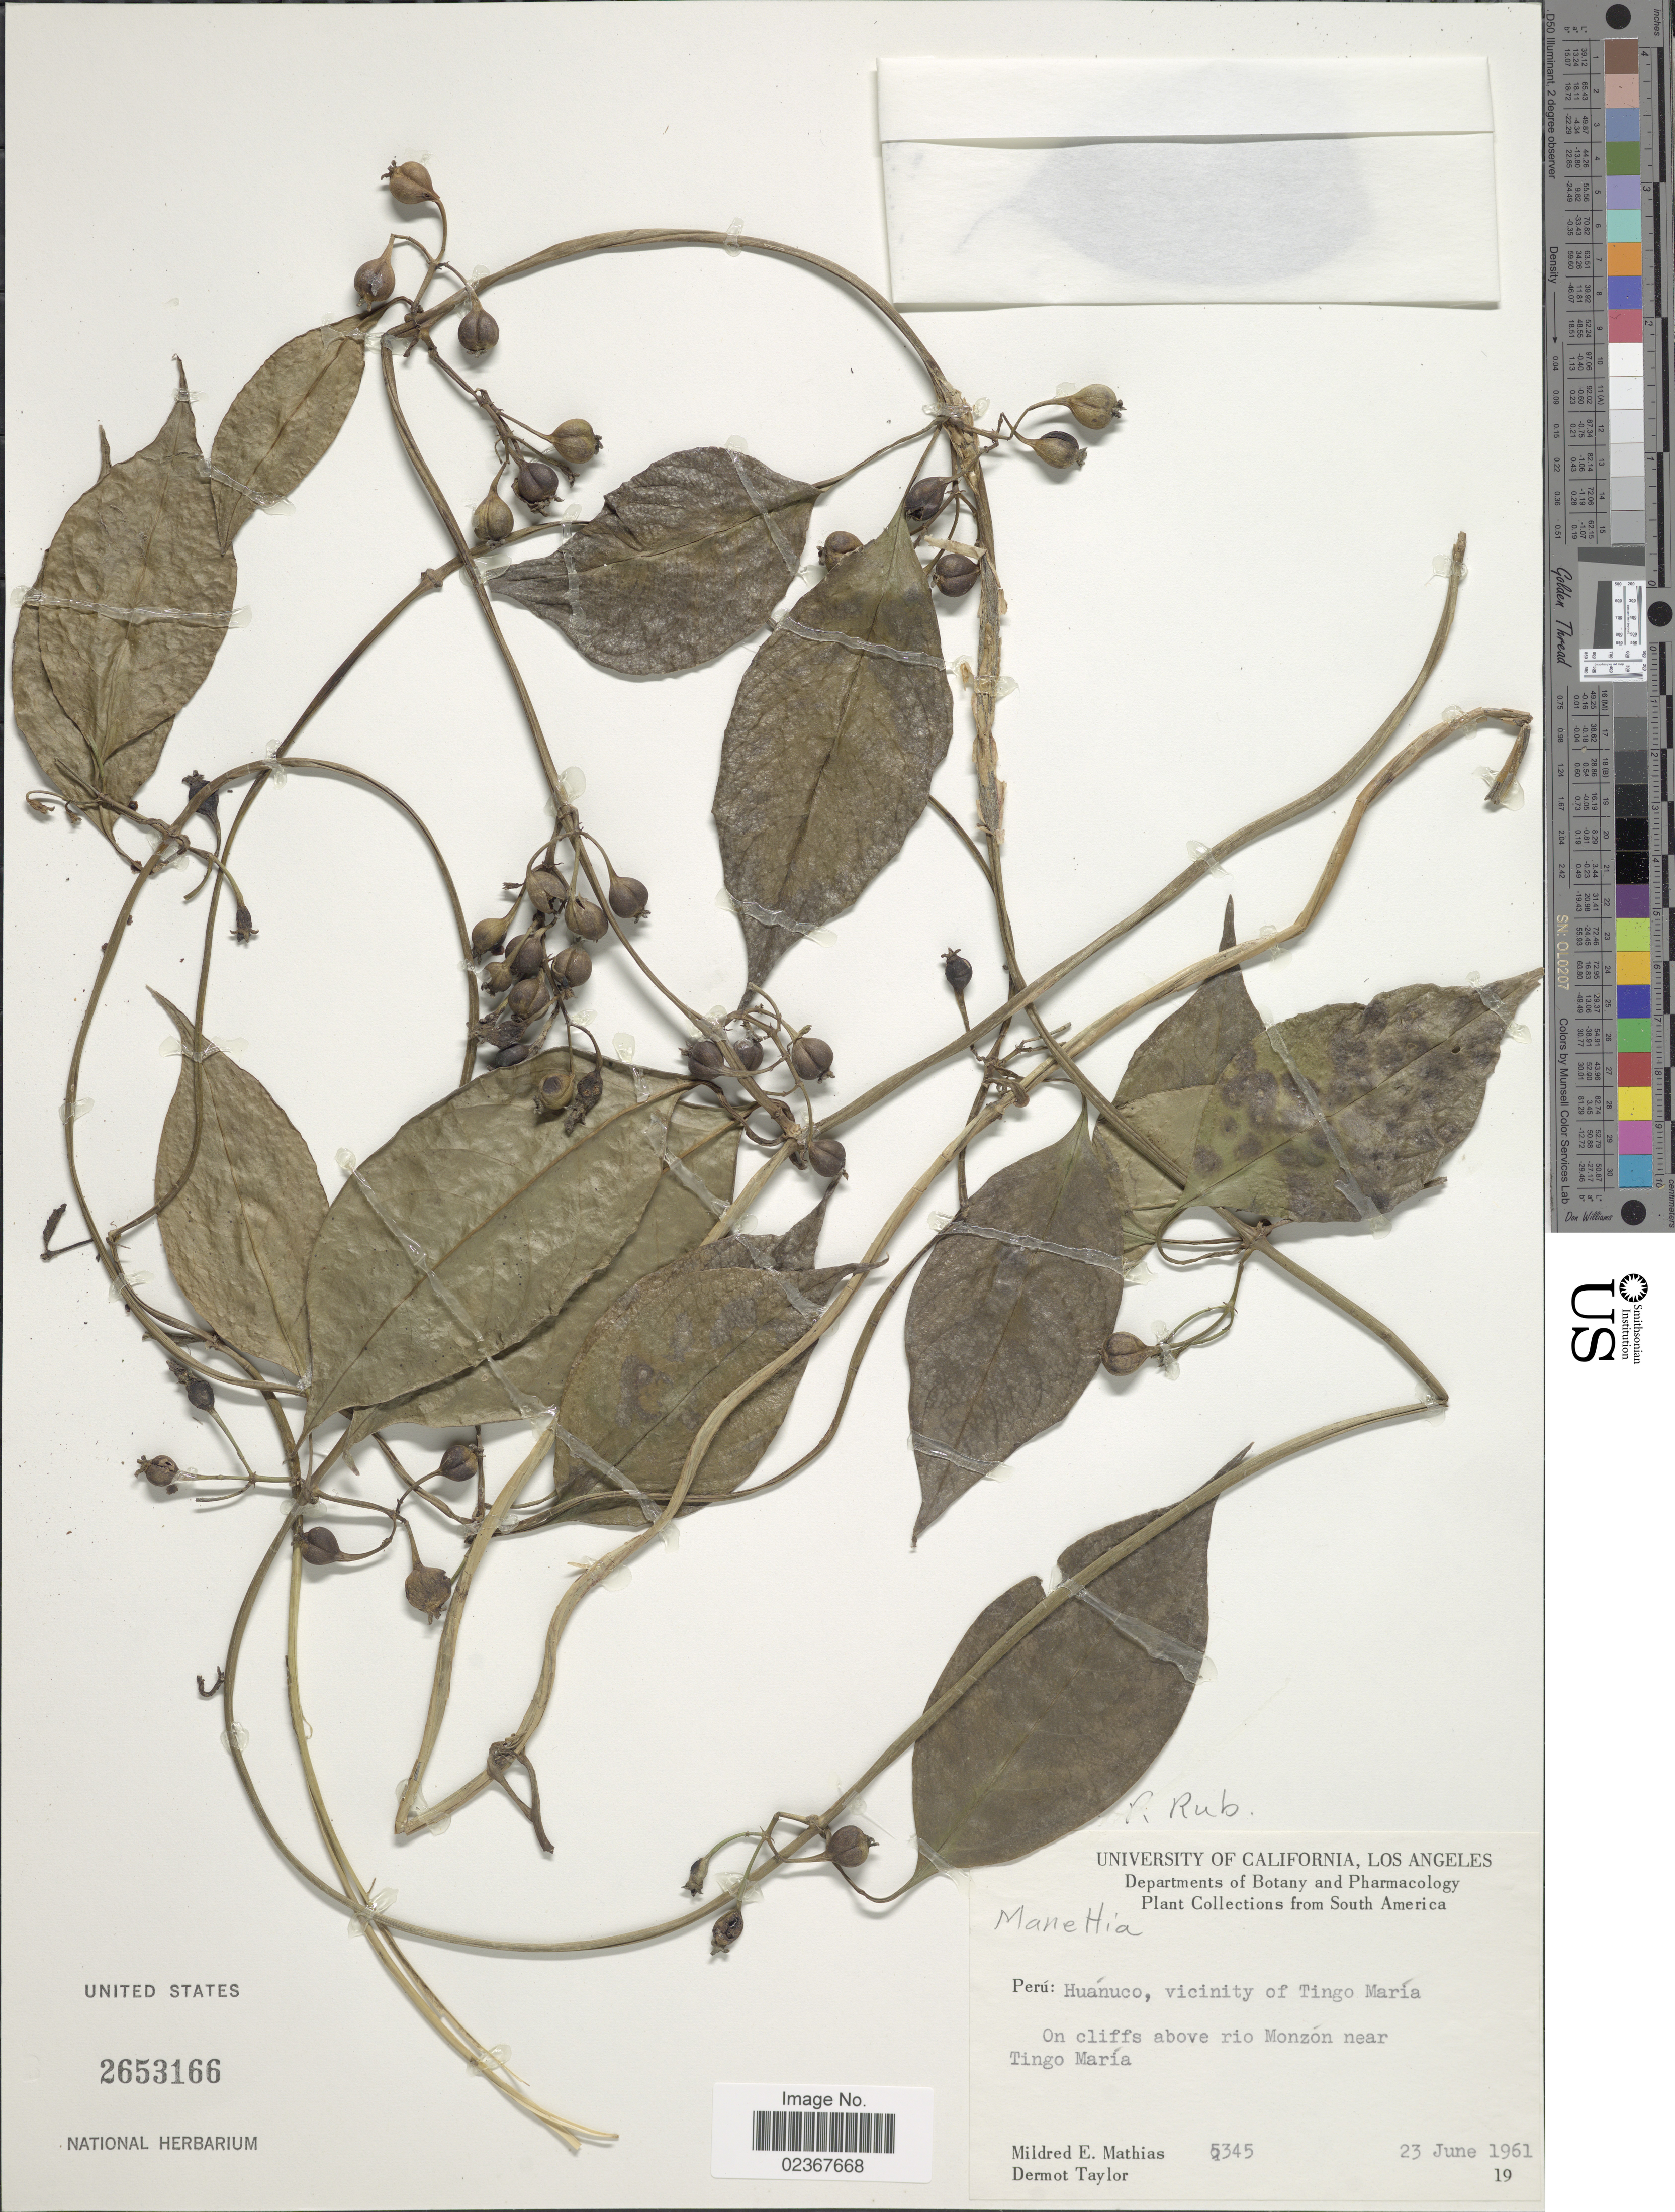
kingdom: Plantae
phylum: Tracheophyta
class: Magnoliopsida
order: Gentianales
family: Rubiaceae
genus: Manettia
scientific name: Manettia sp.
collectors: M. E. Mathias & D. Taylor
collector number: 5345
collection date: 1961-06-23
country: Peru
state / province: Huánuco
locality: Vicinity of Tingo María, On cliffs above rio Monzon near Tingo María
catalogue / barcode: US 2653166